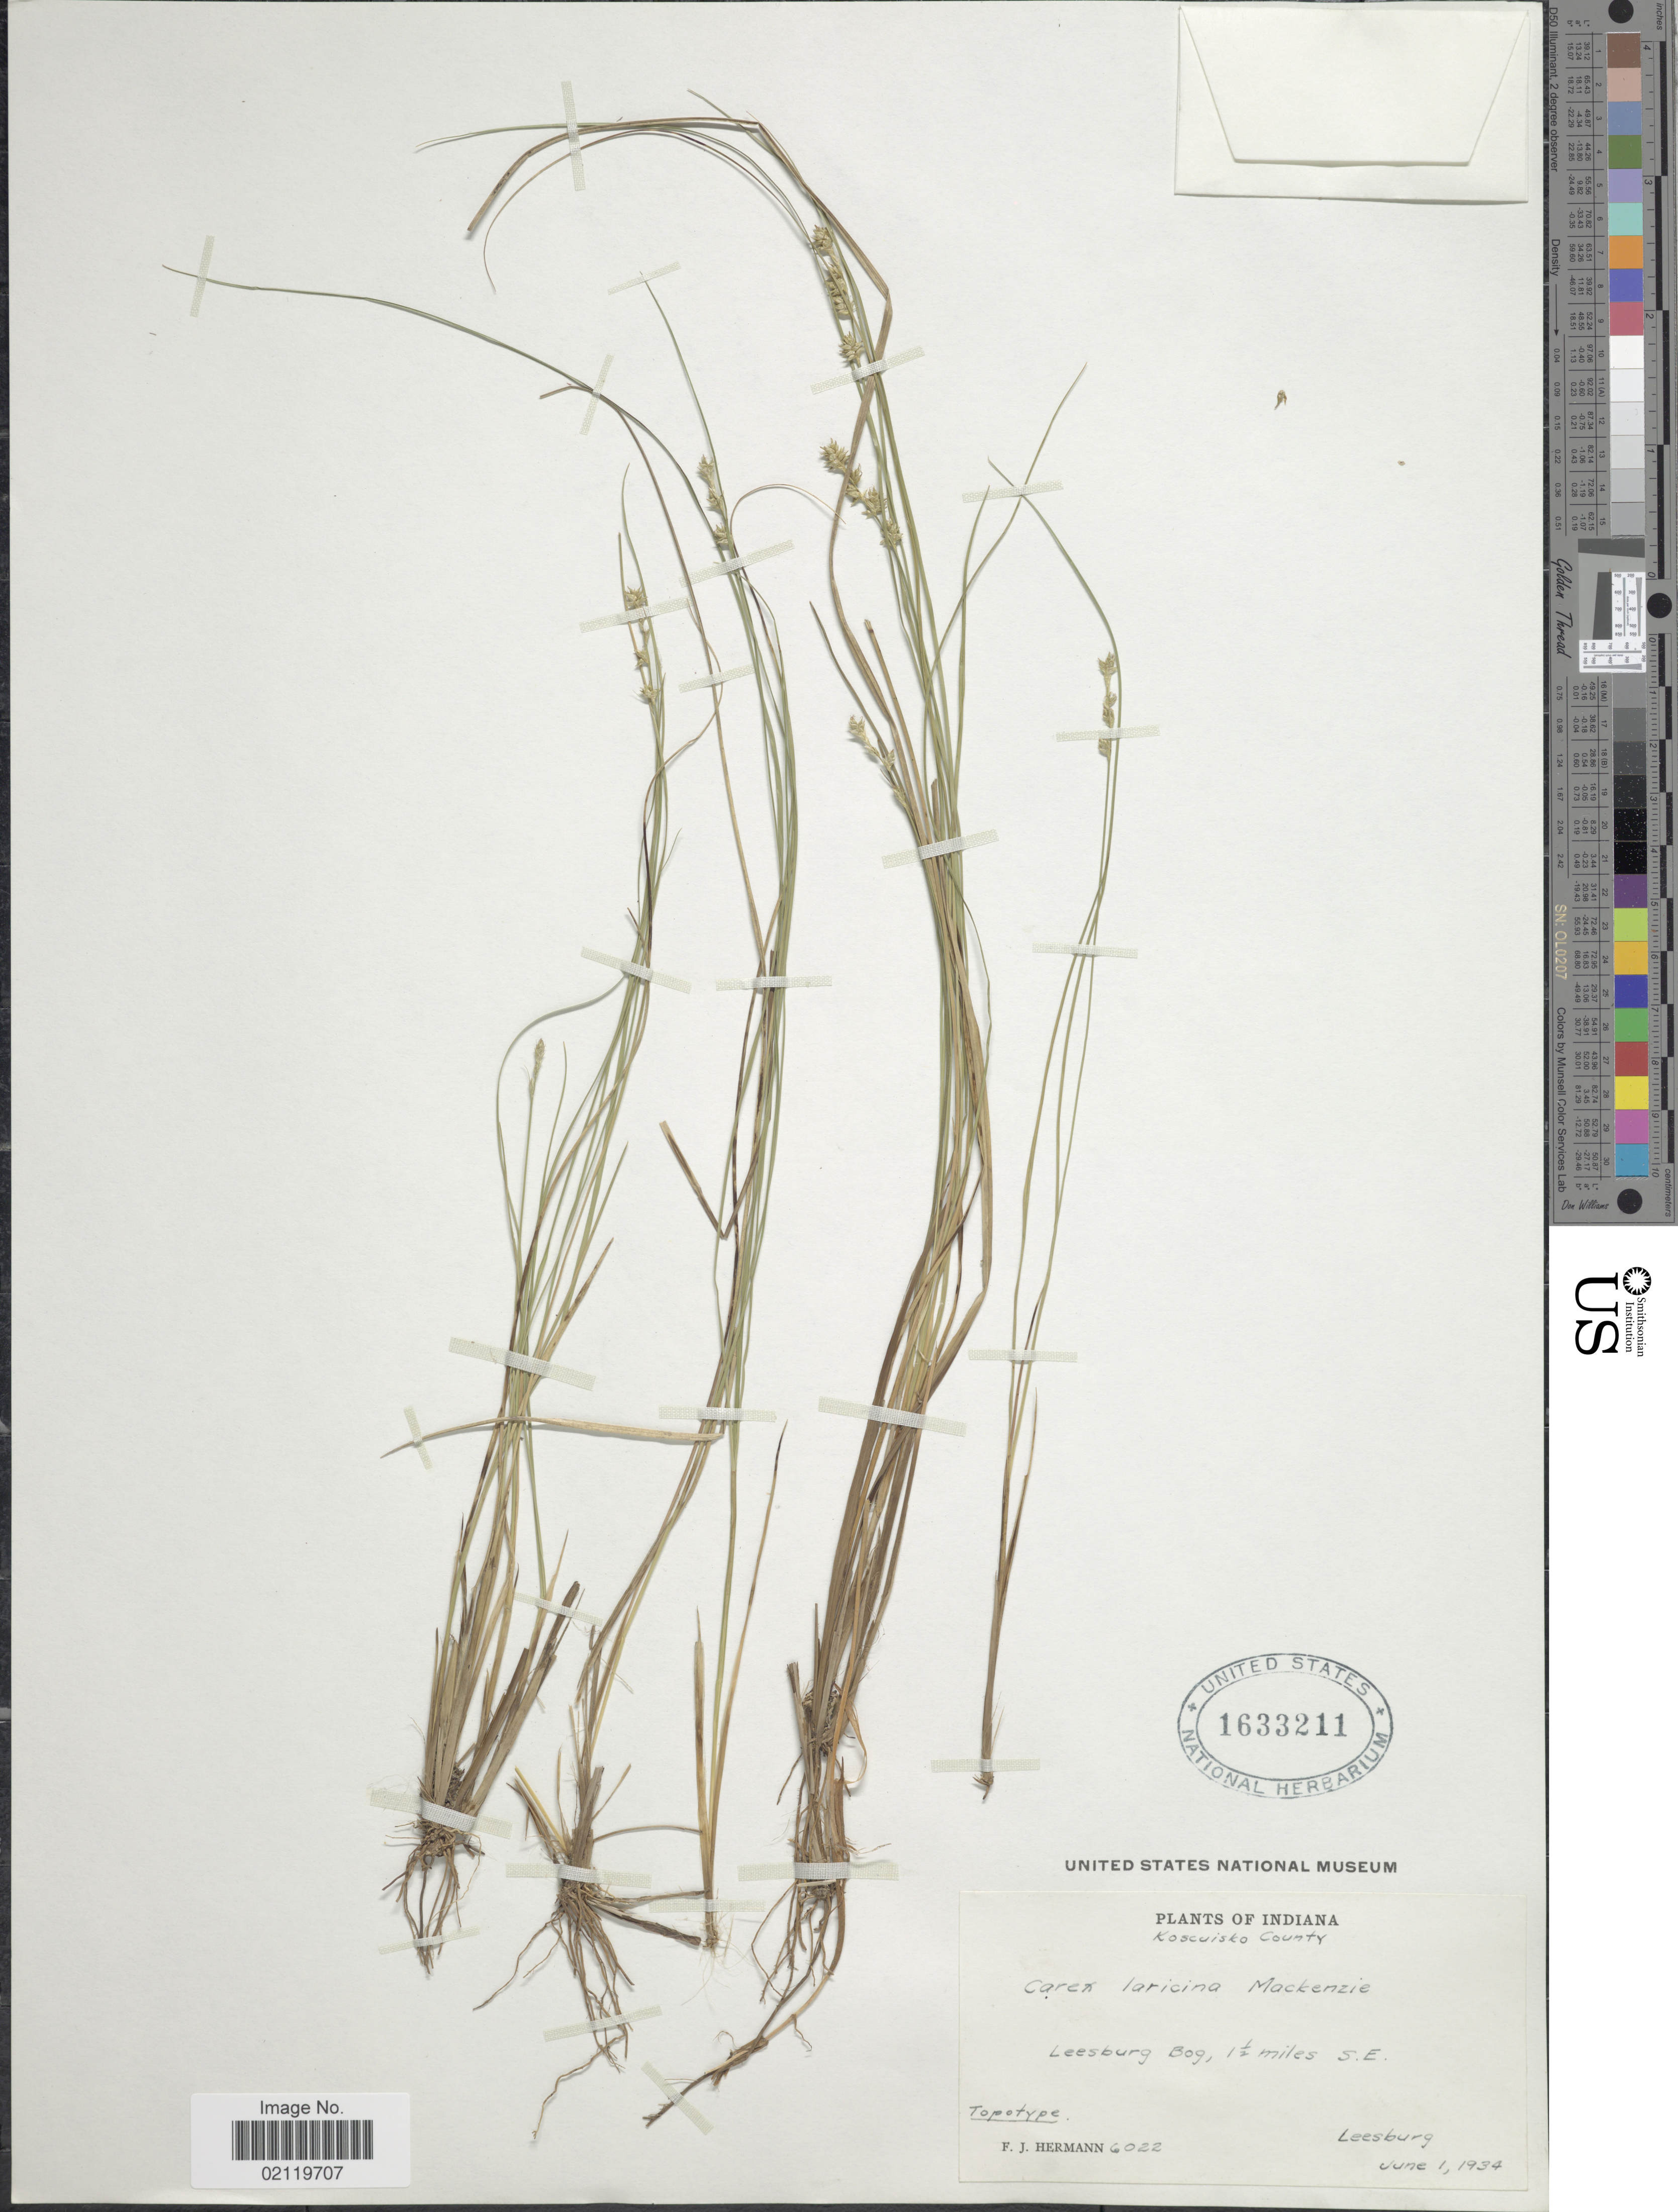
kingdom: Plantae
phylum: Tracheophyta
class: Liliopsida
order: Poales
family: Cyperaceae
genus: Carex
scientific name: Carex echinata subsp. echinata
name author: Murray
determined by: Reznicek, A.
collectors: F. J. Hermann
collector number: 6022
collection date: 1934-06-01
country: United States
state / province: Indiana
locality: Koscuisko County. Leesburg Bog, 1 1/2 miles S. E. Leesburg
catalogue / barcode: US 1633211